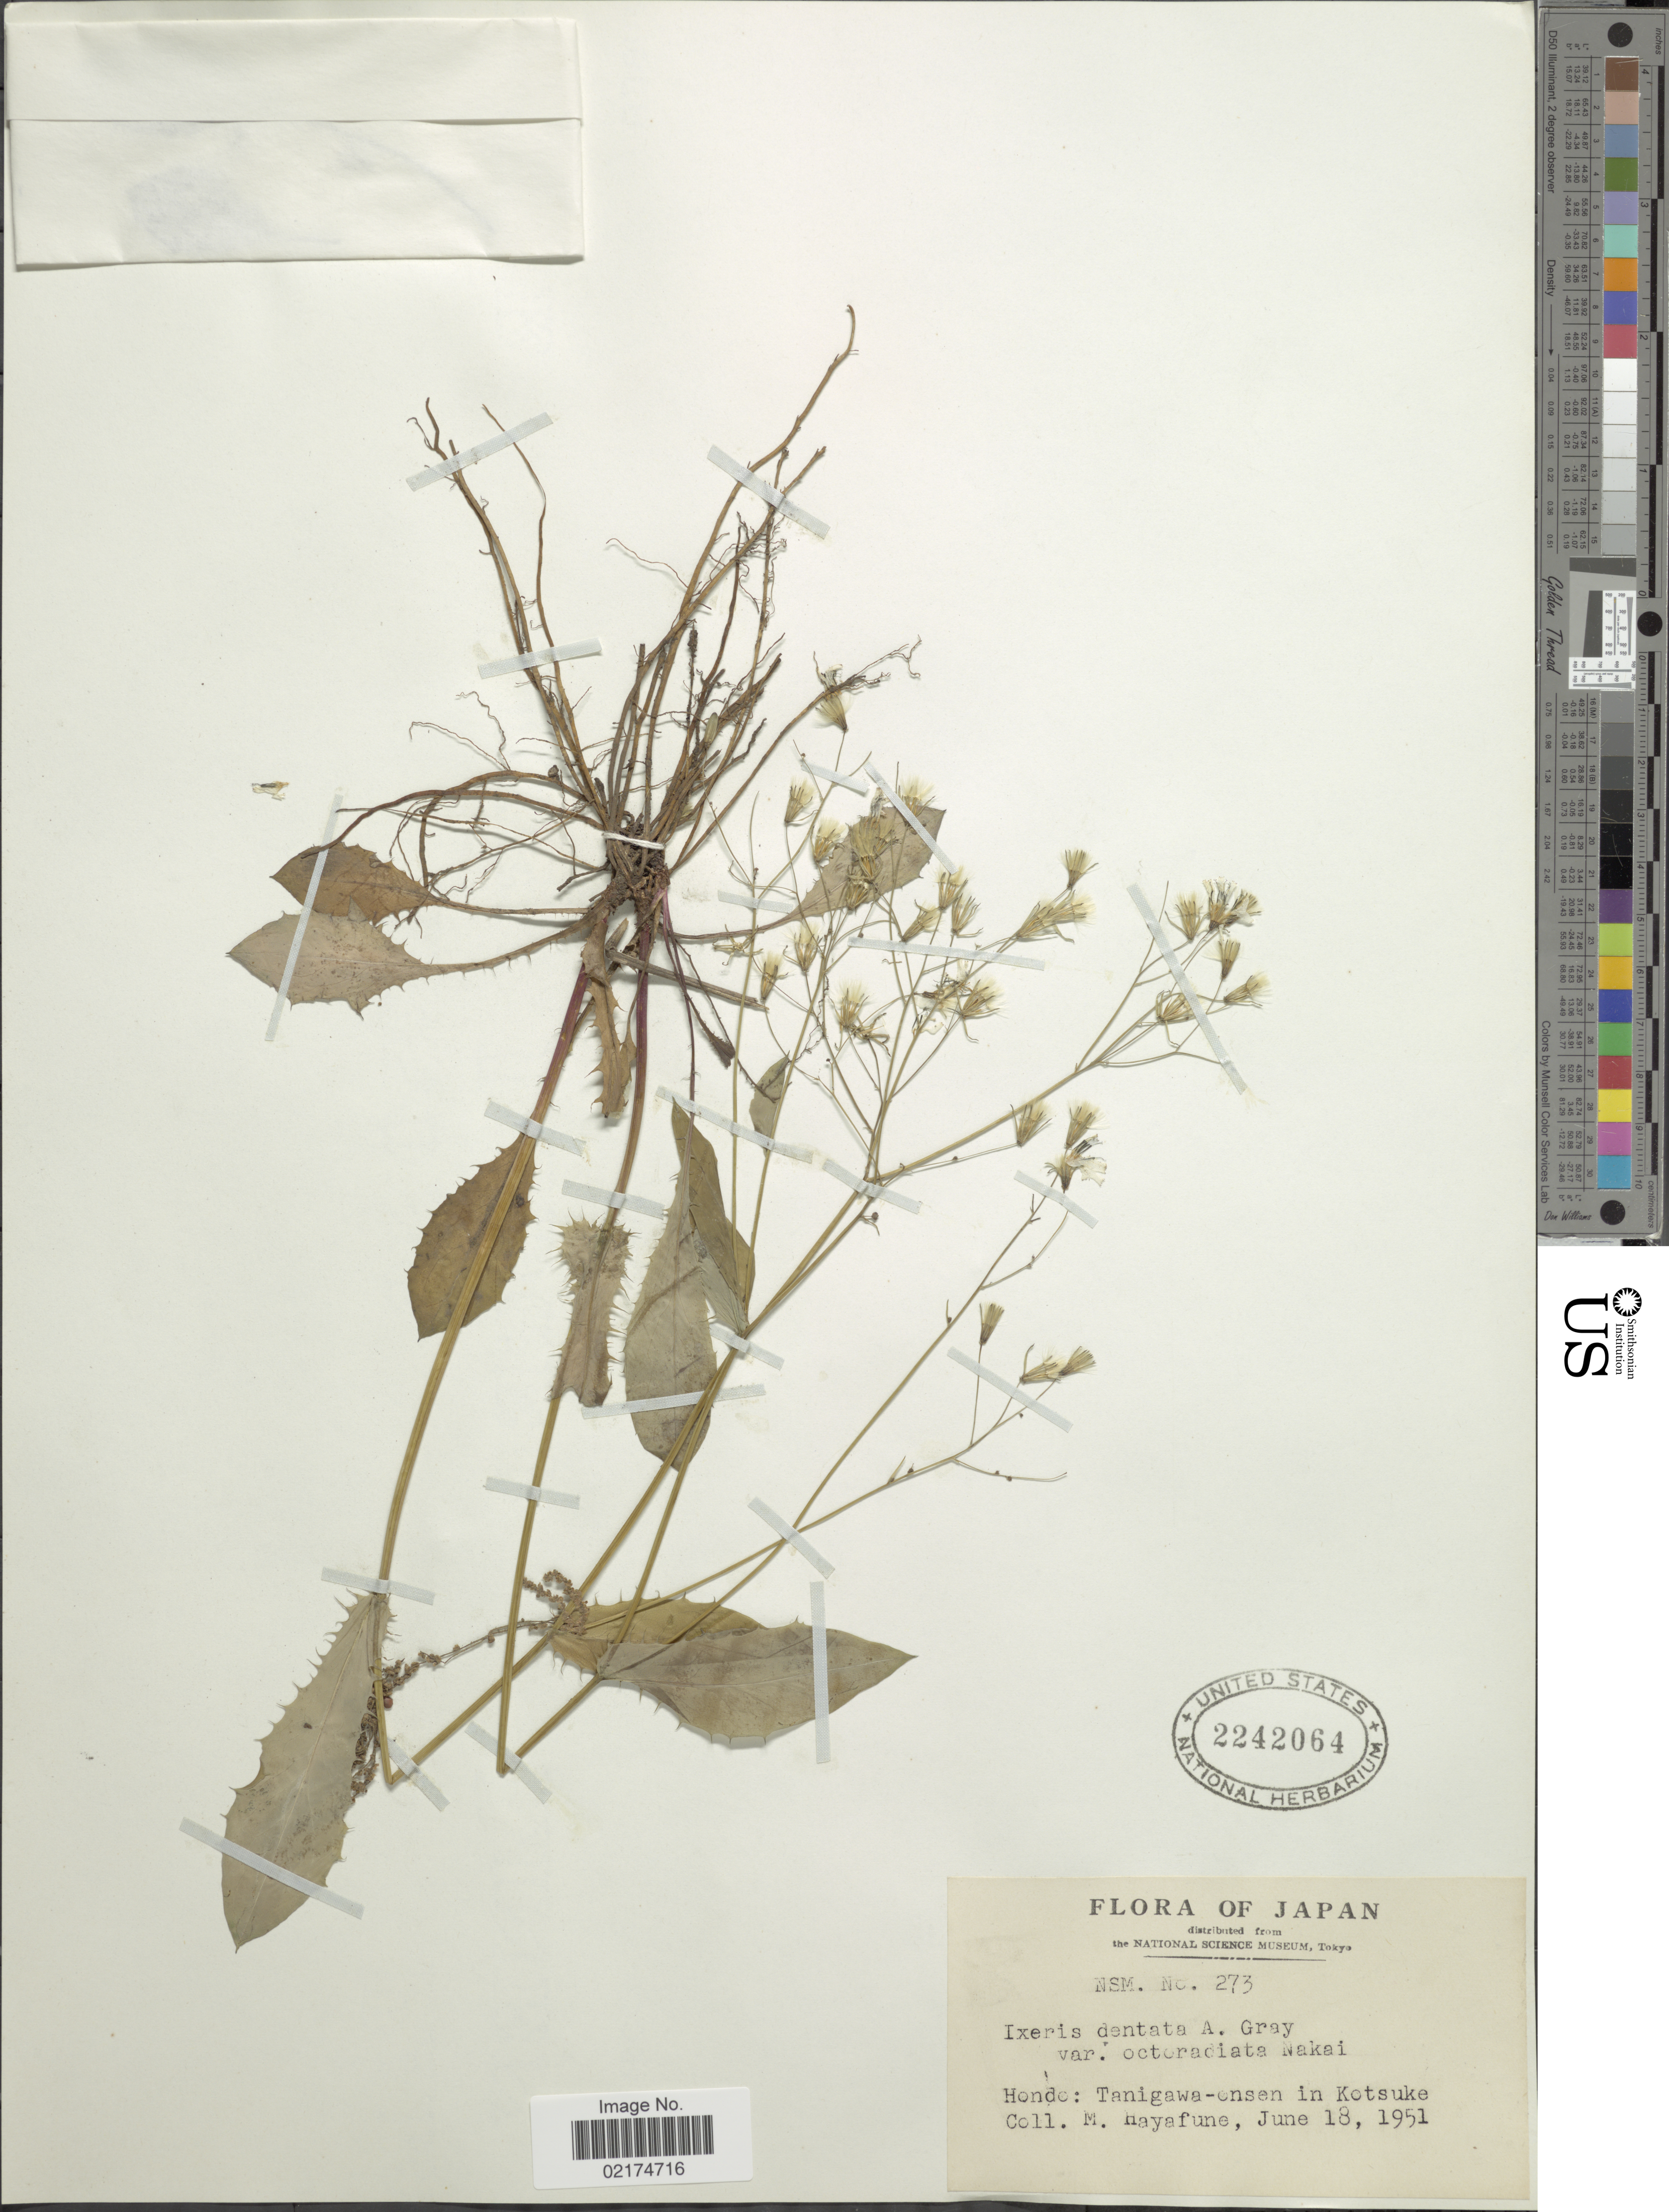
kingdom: Plantae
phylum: Tracheophyta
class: Magnoliopsida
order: Asterales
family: Asteraceae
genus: Ixeridium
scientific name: Ixeridium dentatum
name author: (Thunb.) Tzvelev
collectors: M. Hayafune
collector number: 273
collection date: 1951-06-18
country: Japan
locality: Hondo: Tanigawa-onsen in Kotsuke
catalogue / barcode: US 2242064